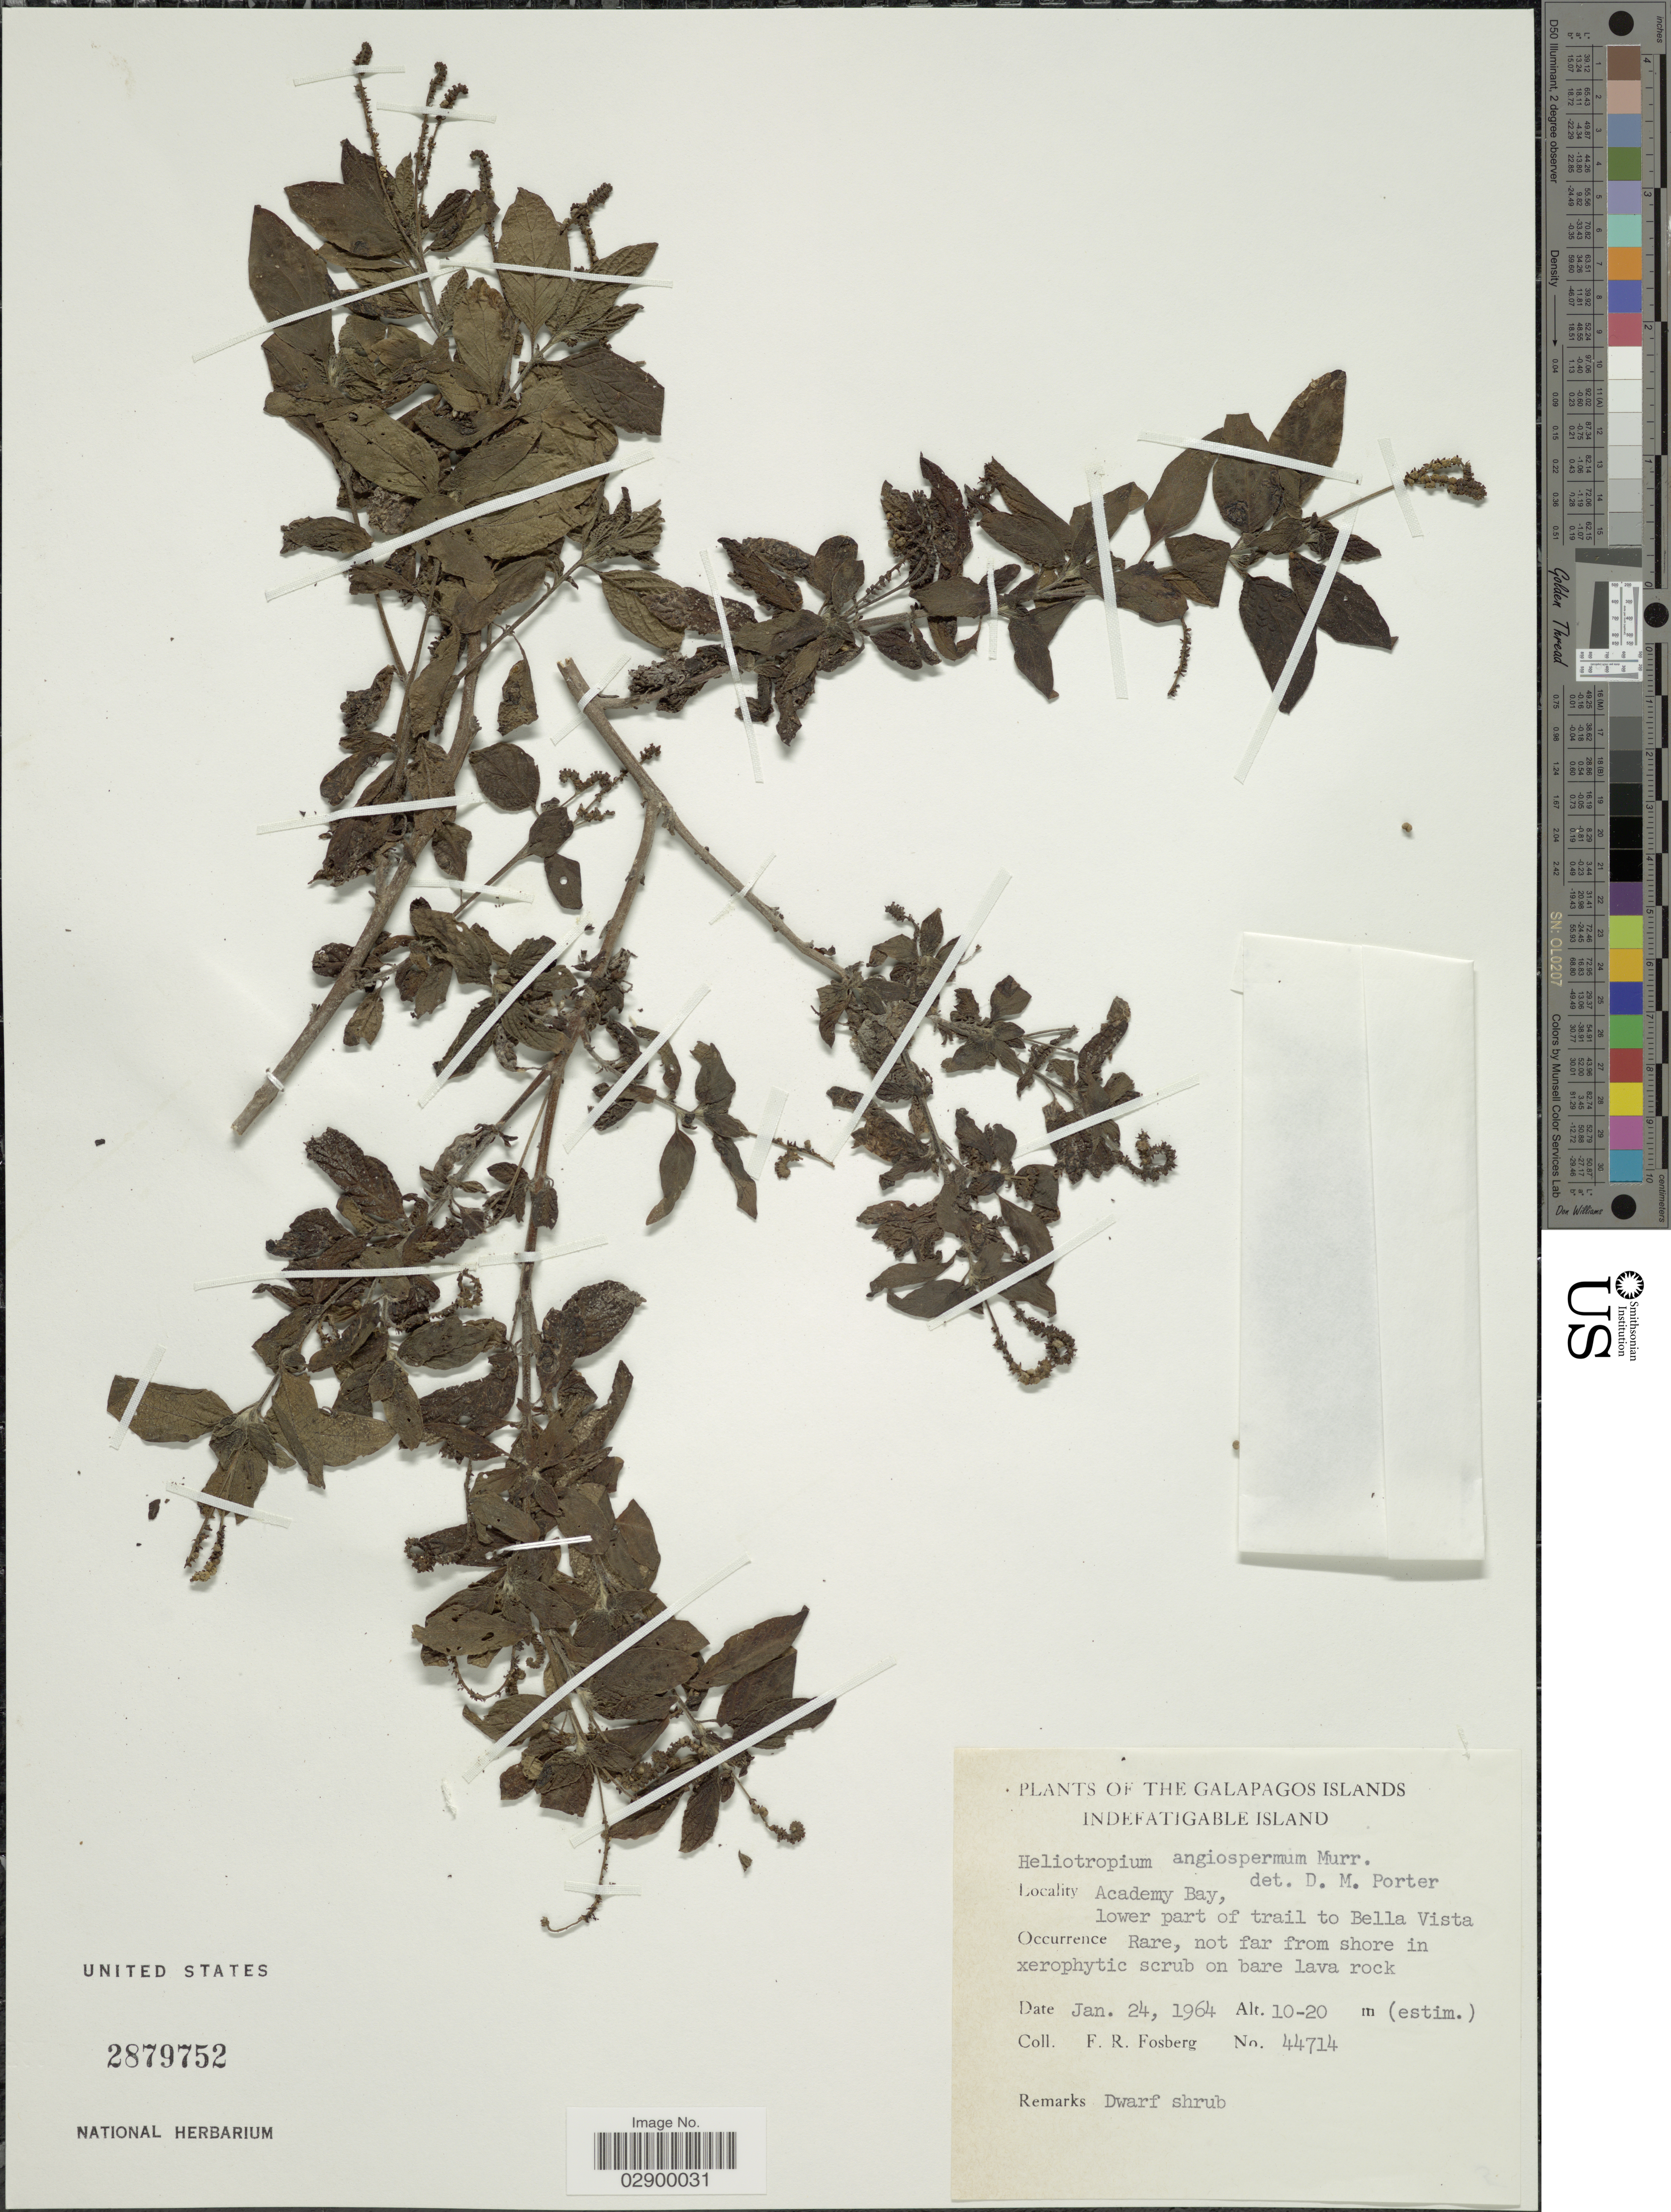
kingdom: Plantae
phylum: Tracheophyta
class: Magnoliopsida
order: Boraginales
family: Heliotropiaceae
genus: Heliotropium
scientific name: Heliotropium angiospermum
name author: Murray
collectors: F. R. Fosberg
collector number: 44714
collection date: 1964-01-24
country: Ecuador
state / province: Colón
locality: The Galapagos Islands. Indefatigable Island. Academy Bay, lower part of trail to Bella Vista.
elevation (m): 10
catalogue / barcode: US 2879752